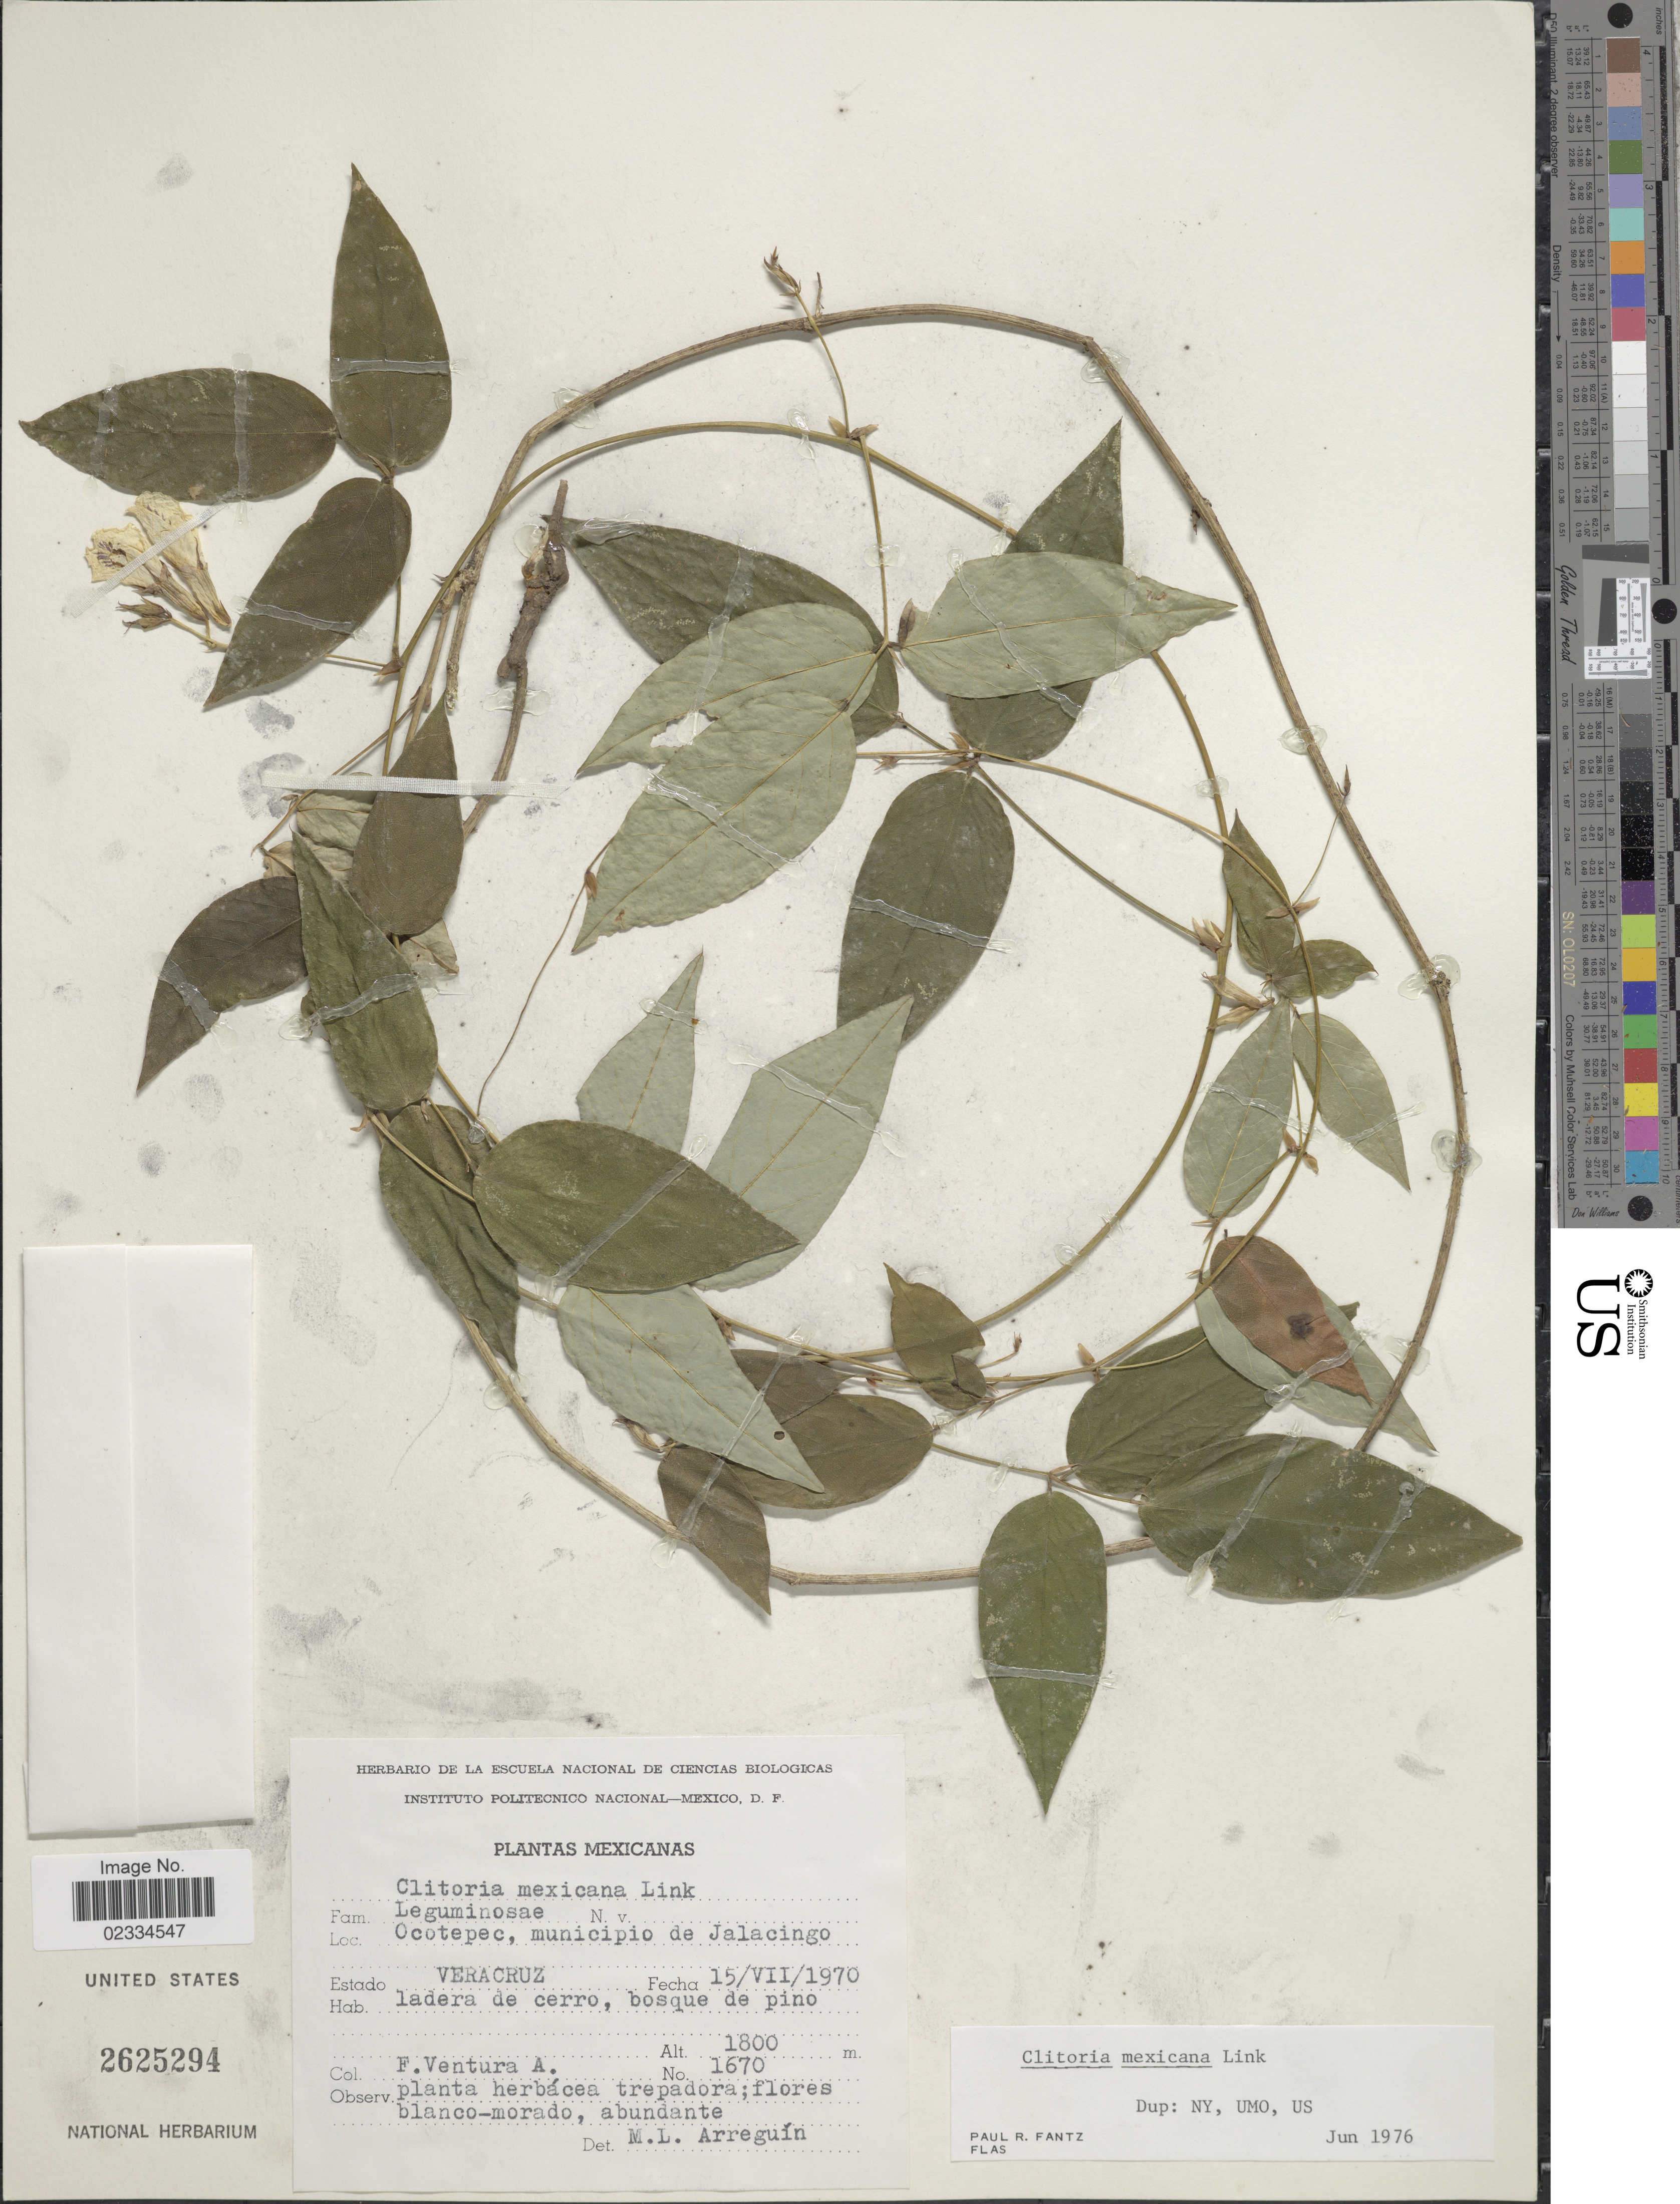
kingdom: Plantae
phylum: Tracheophyta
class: Magnoliopsida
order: Fabales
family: Fabaceae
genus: Clitoria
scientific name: Clitoria mexicana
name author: Link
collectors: F. Ventura A.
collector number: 1670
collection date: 1970-07-15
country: Mexico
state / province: Veracruz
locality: Ocotepec, municipio de Jalacingo, Estado Veracruz.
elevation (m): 1800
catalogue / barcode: US 2625294